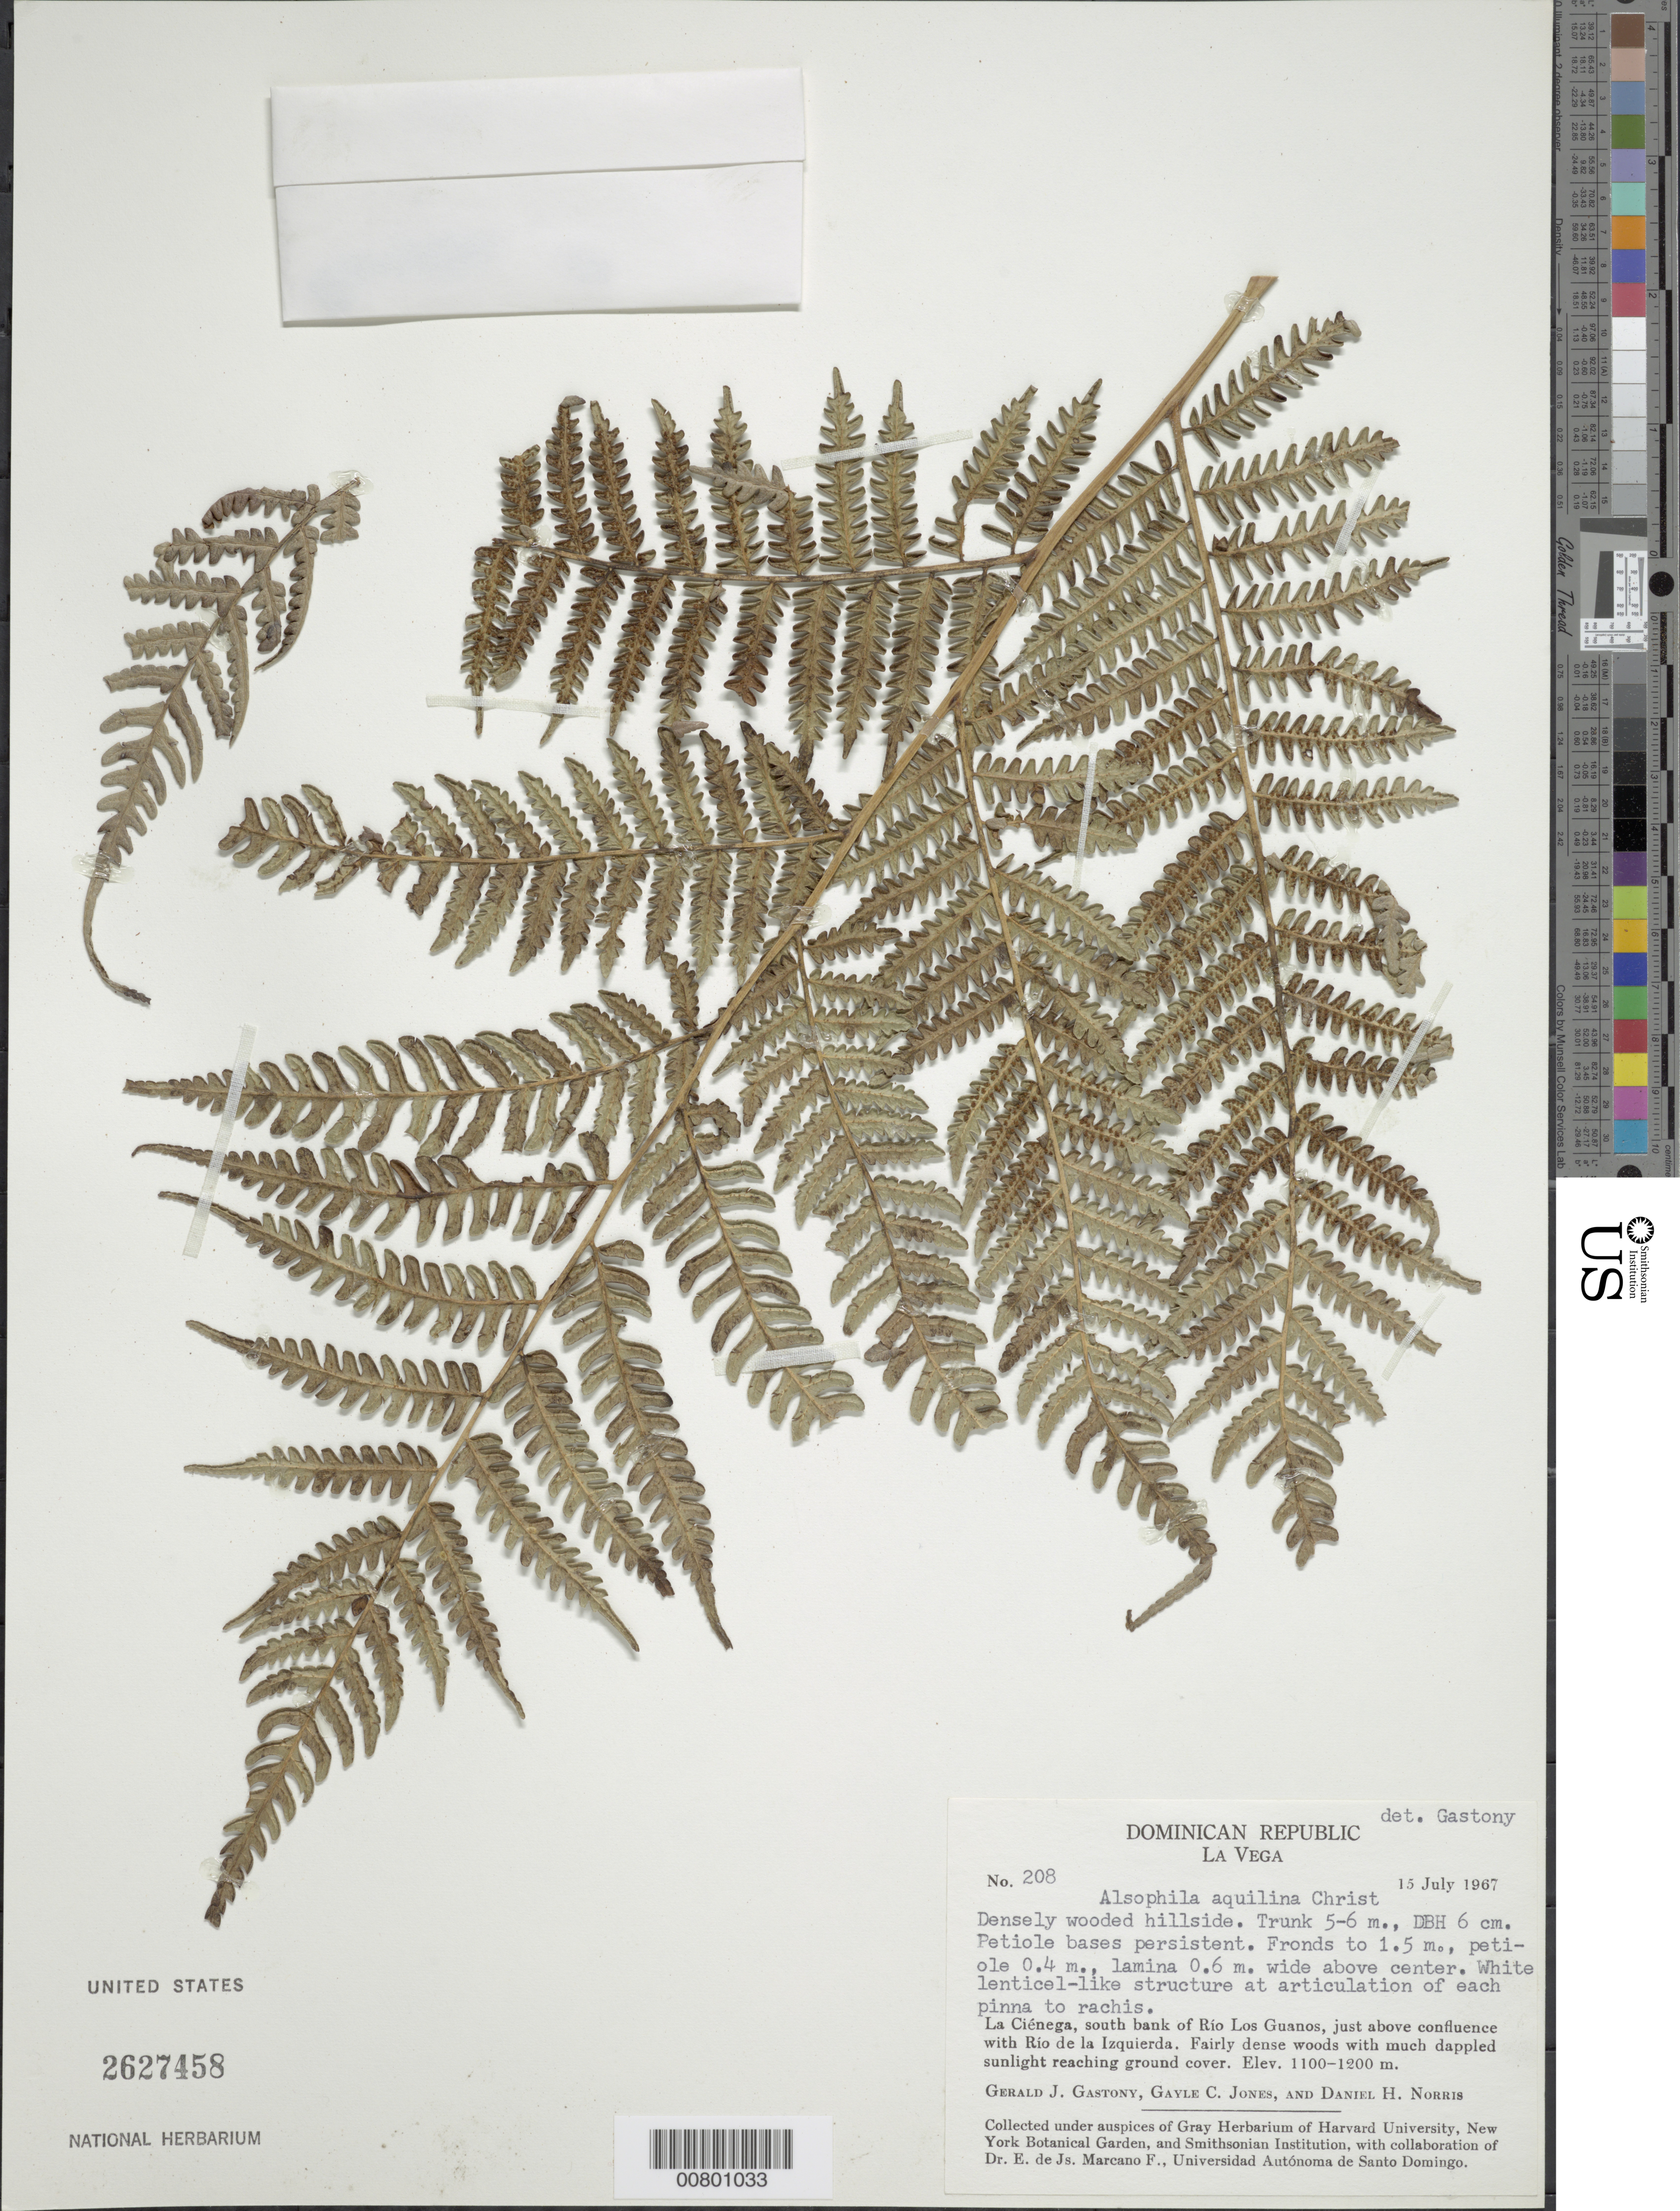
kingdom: Plantae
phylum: Tracheophyta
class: Polypodiopsida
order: Cyatheales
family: Cyatheaceae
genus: Cyathea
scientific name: Cyathea parvula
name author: (Jenman) Domin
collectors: G. Gastony, G. C. Jones & D. H. Norris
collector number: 208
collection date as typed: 15 Jul 1957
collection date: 1957-07-15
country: Dominican Republic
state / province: La Vega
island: Hispaniola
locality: La Ciénega, S bank of Río Los Guanos, above confluence with Río de la Izquierda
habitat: Fairly dense woods with much dappled sunlight reaching ground cover; densely wooded hillside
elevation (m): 1100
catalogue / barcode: US 2627458